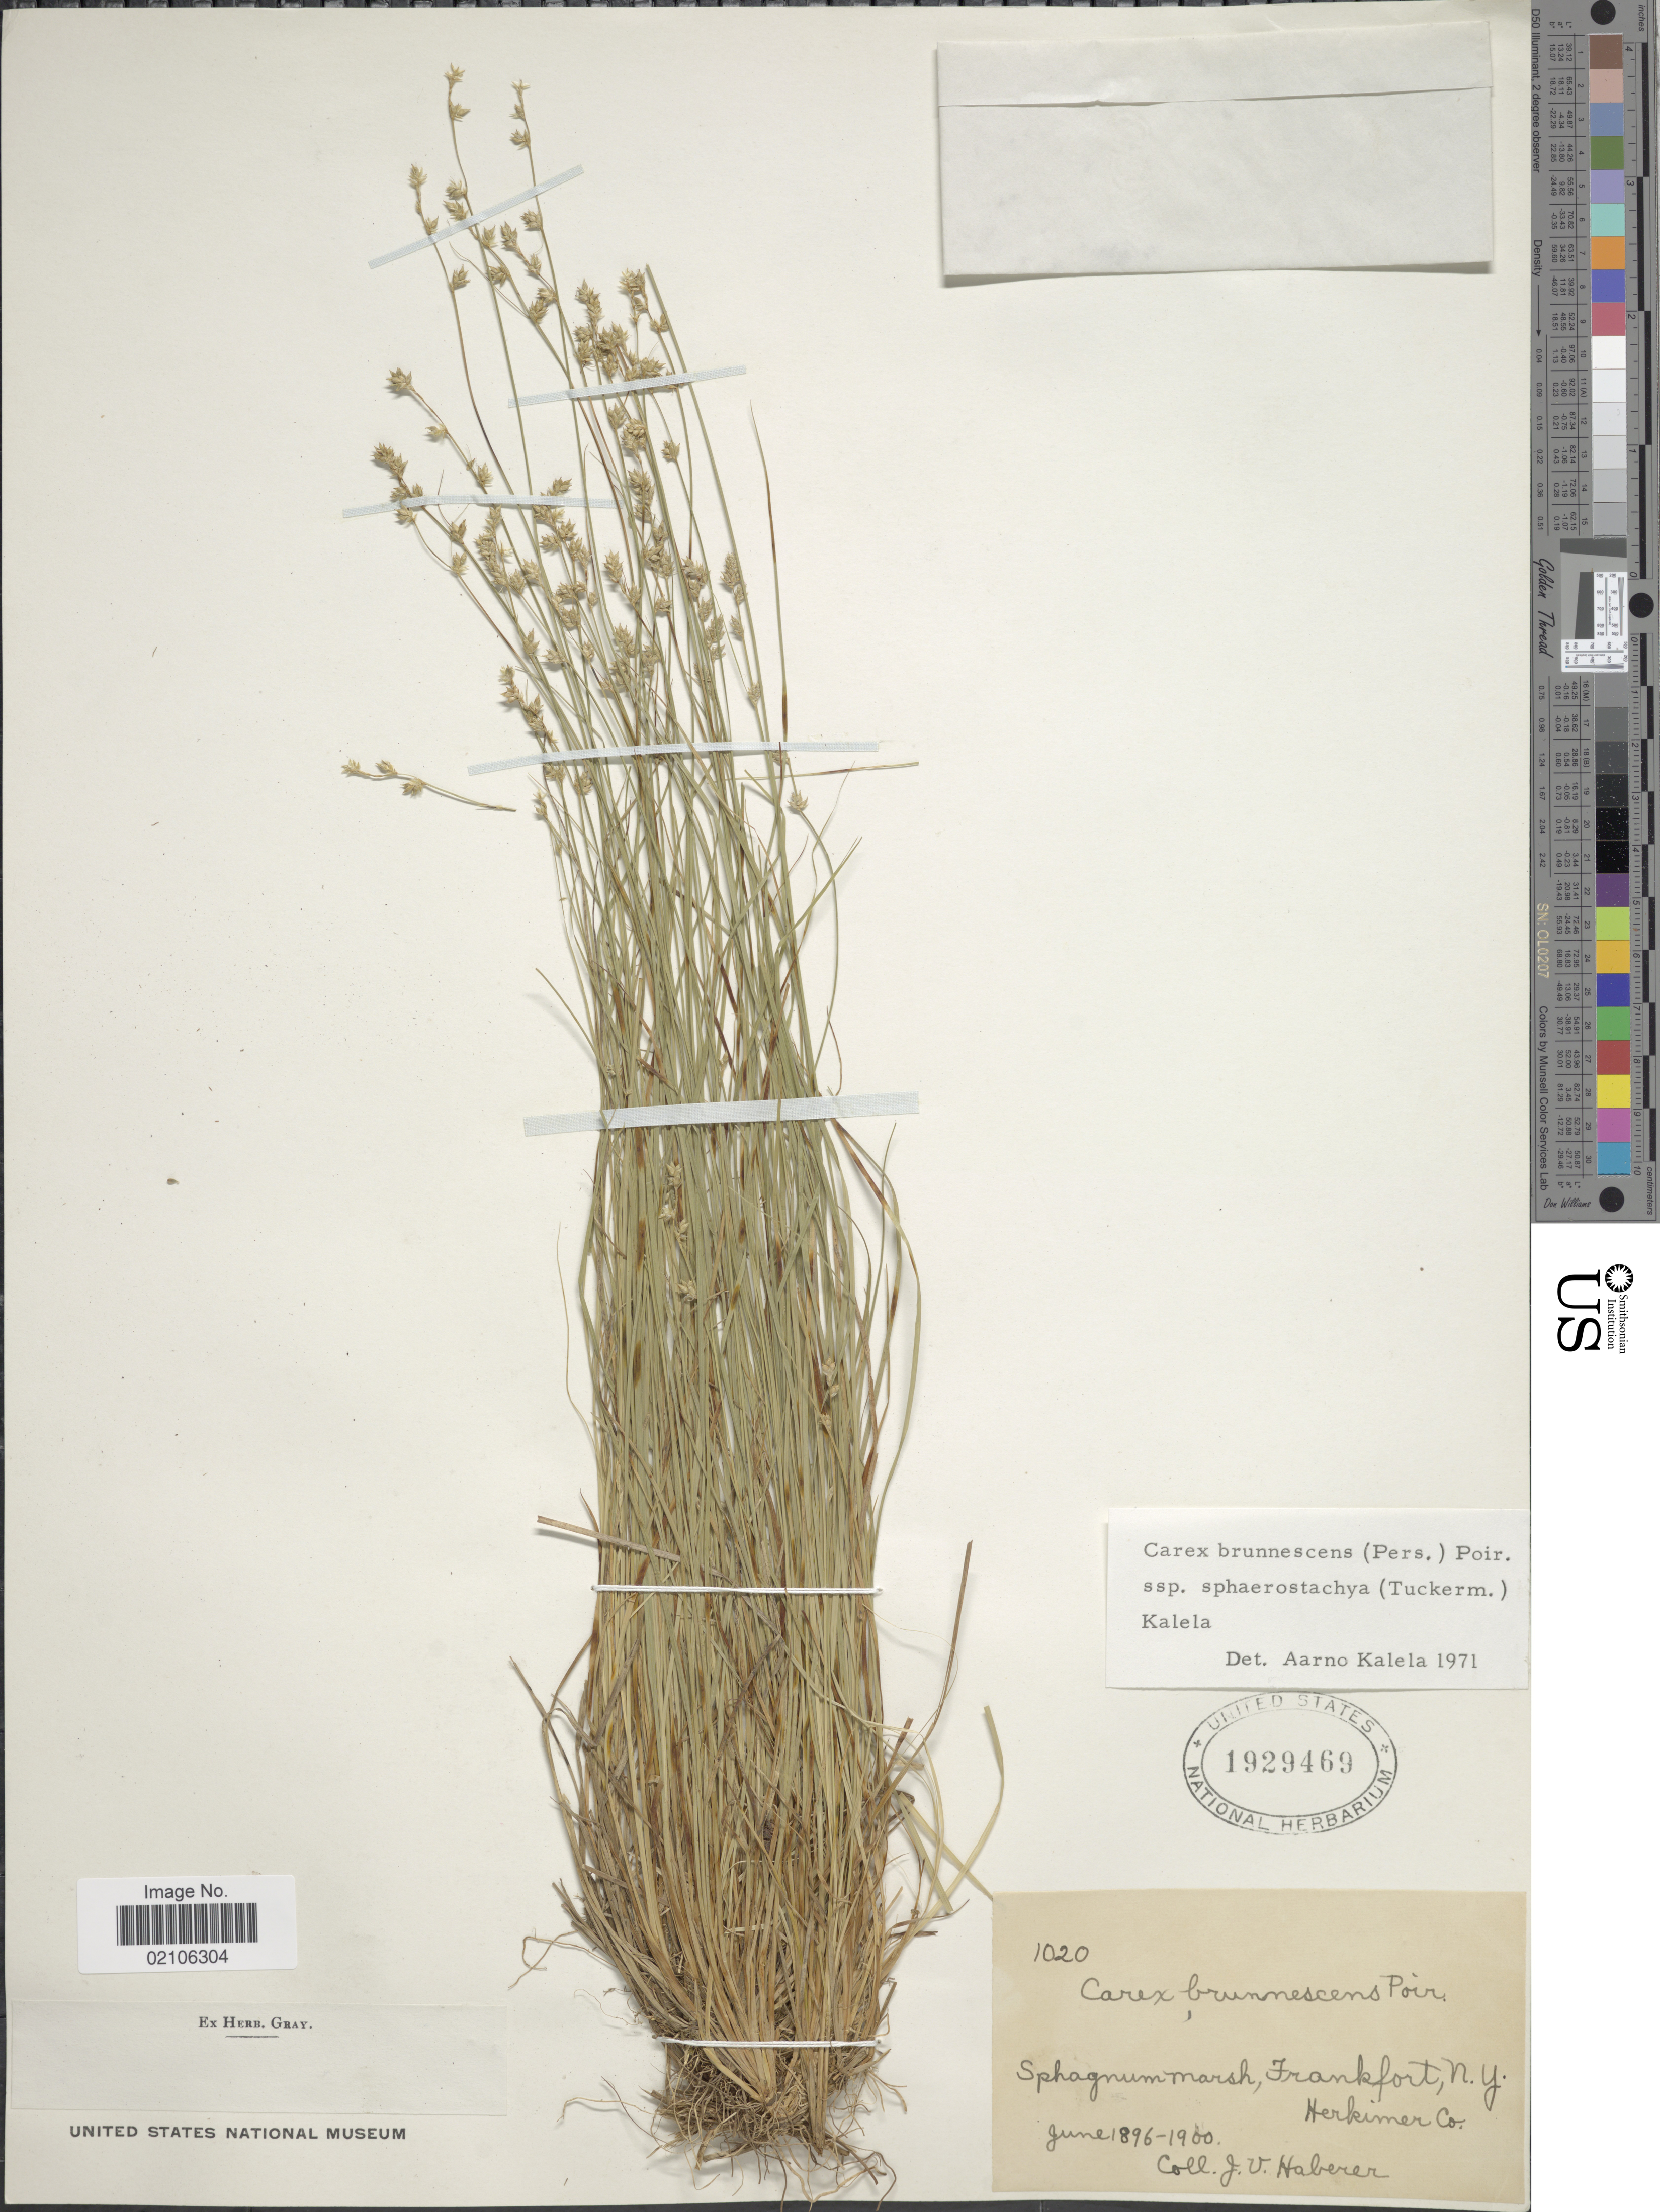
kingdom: Plantae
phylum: Tracheophyta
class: Liliopsida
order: Poales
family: Cyperaceae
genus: Carex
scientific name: Carex brunnescens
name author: (Pers.) Poir.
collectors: J. V. Haberer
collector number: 1020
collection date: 1896-06/1900-06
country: United States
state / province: New York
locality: Spagnum Marsh, Frankfort, Herkimer Co.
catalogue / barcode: US 1929469